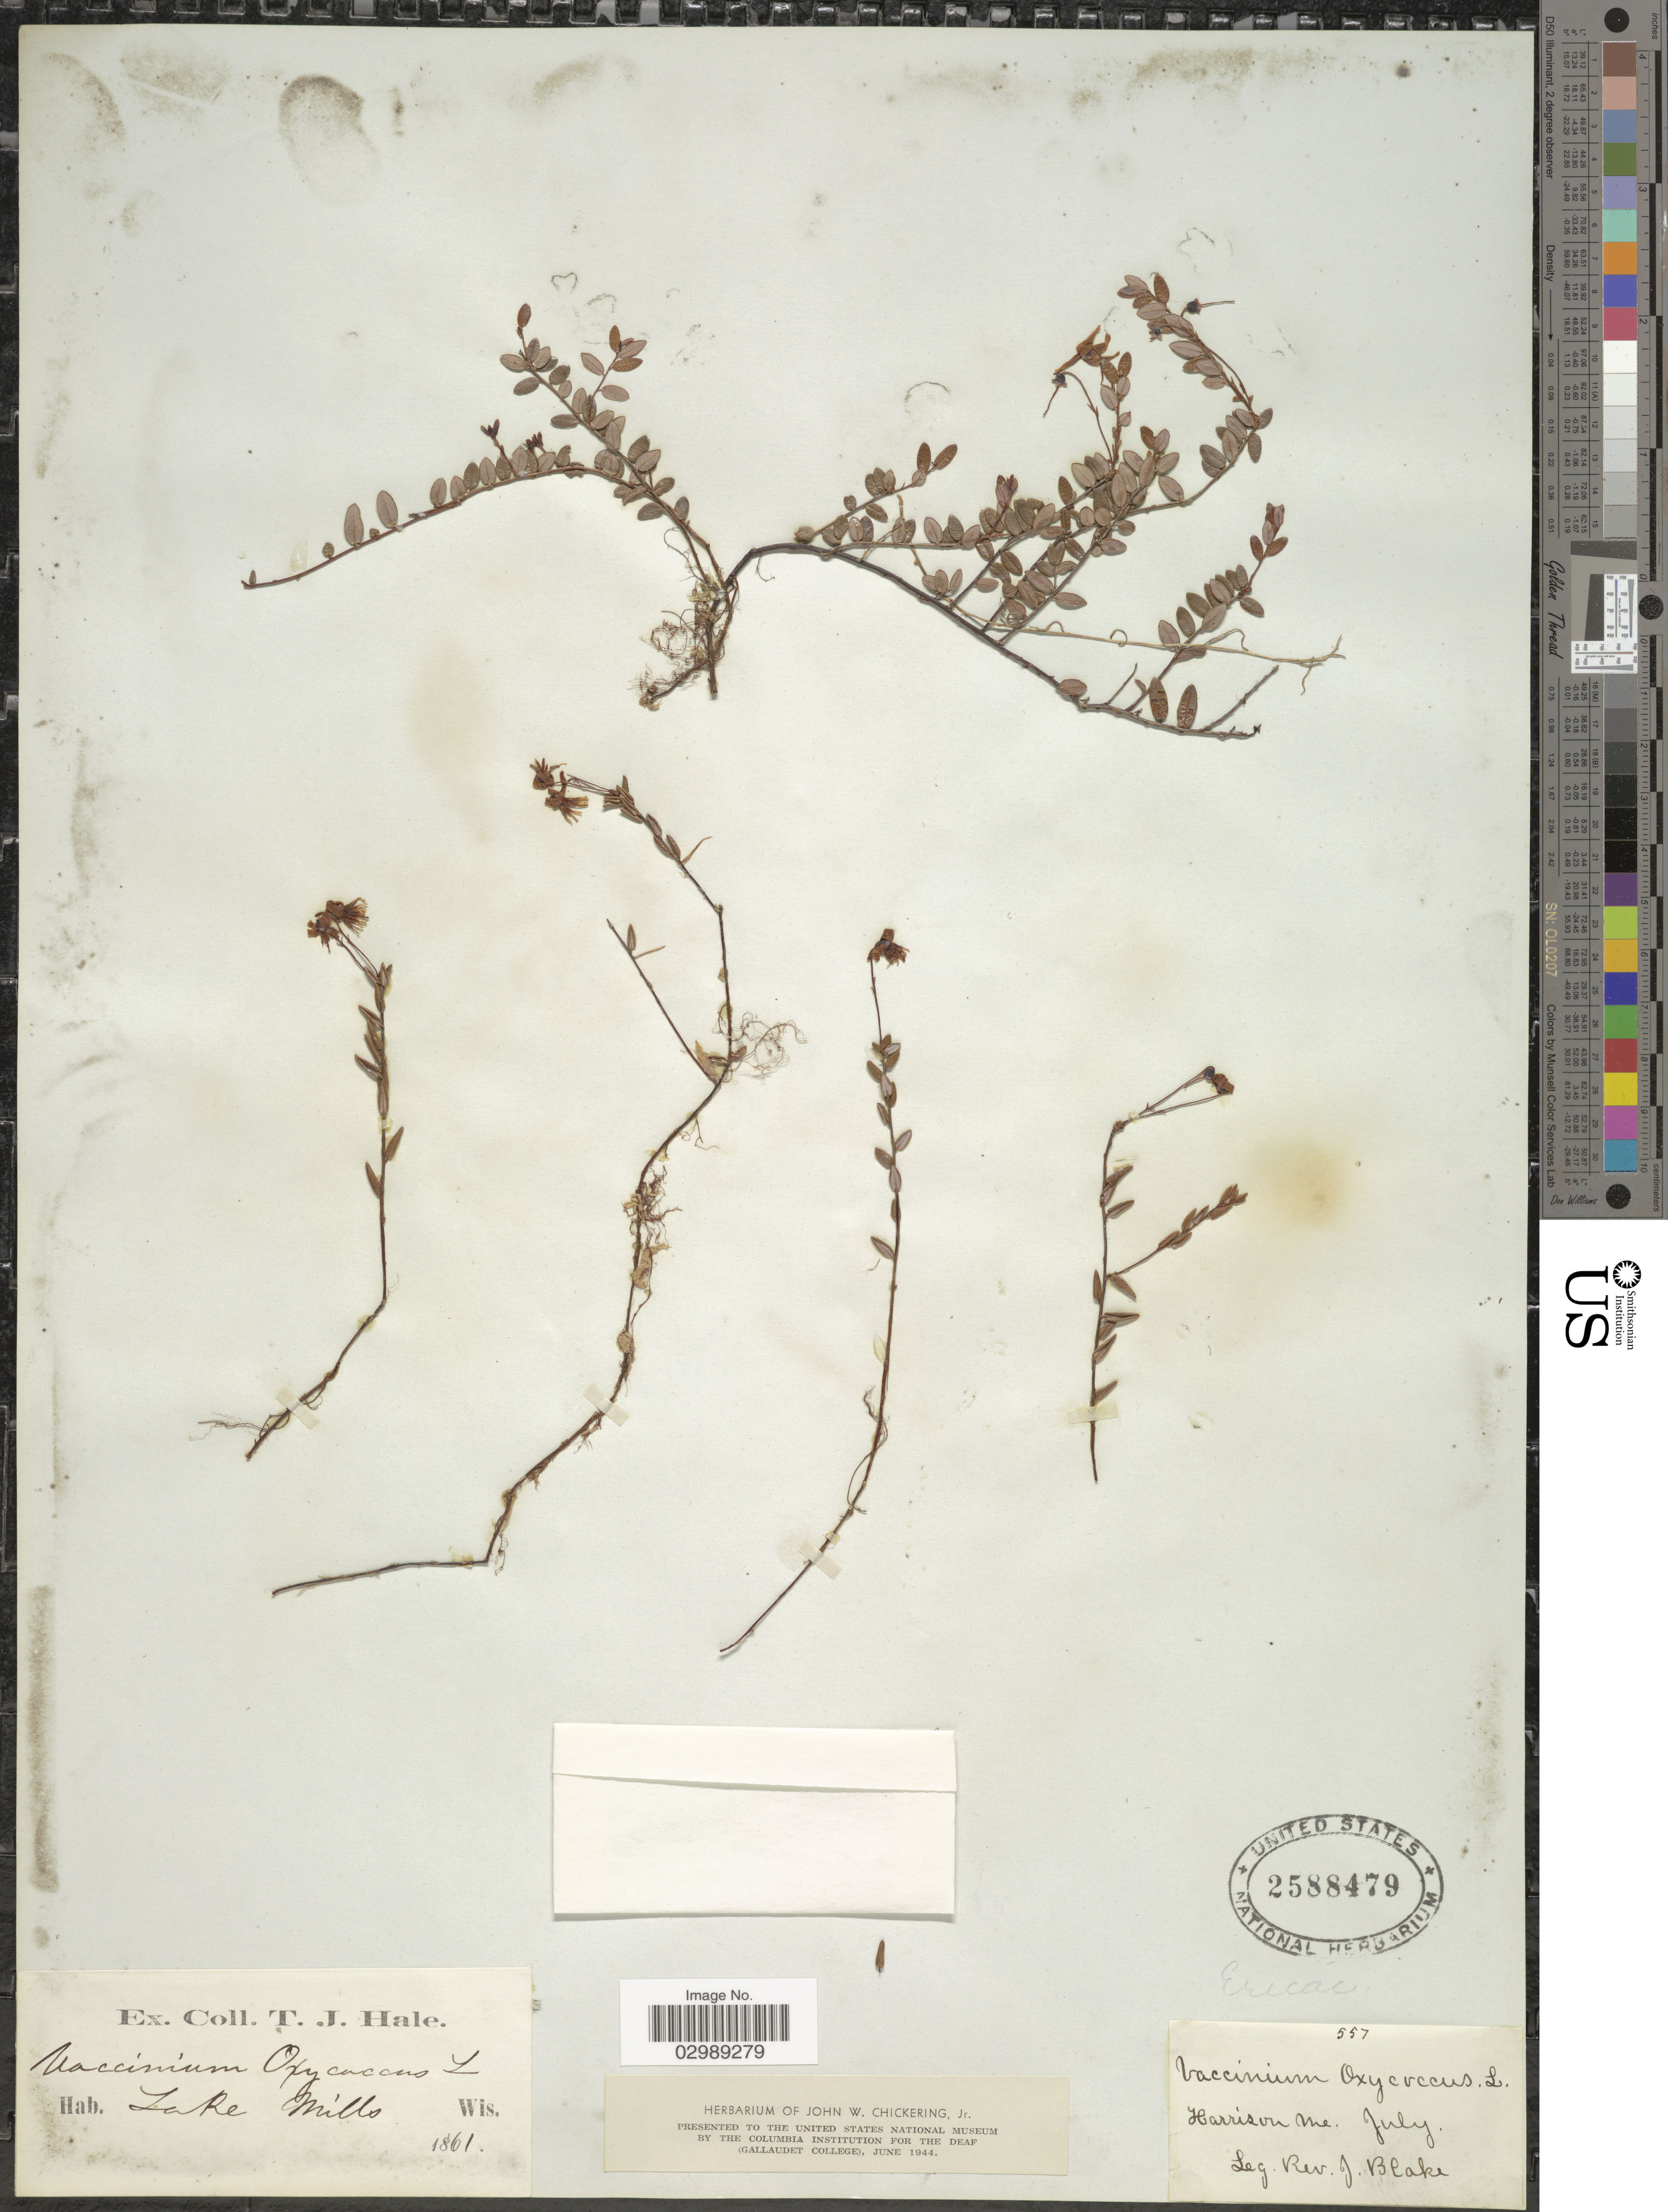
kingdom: Plantae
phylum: Tracheophyta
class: Magnoliopsida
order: Ericales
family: Ericaceae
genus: Vaccinium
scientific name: Vaccinium oxycoccos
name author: L.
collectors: J. Blake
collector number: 557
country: United States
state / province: Maine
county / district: Cumberland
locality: Harrison.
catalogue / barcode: US 2588479-2